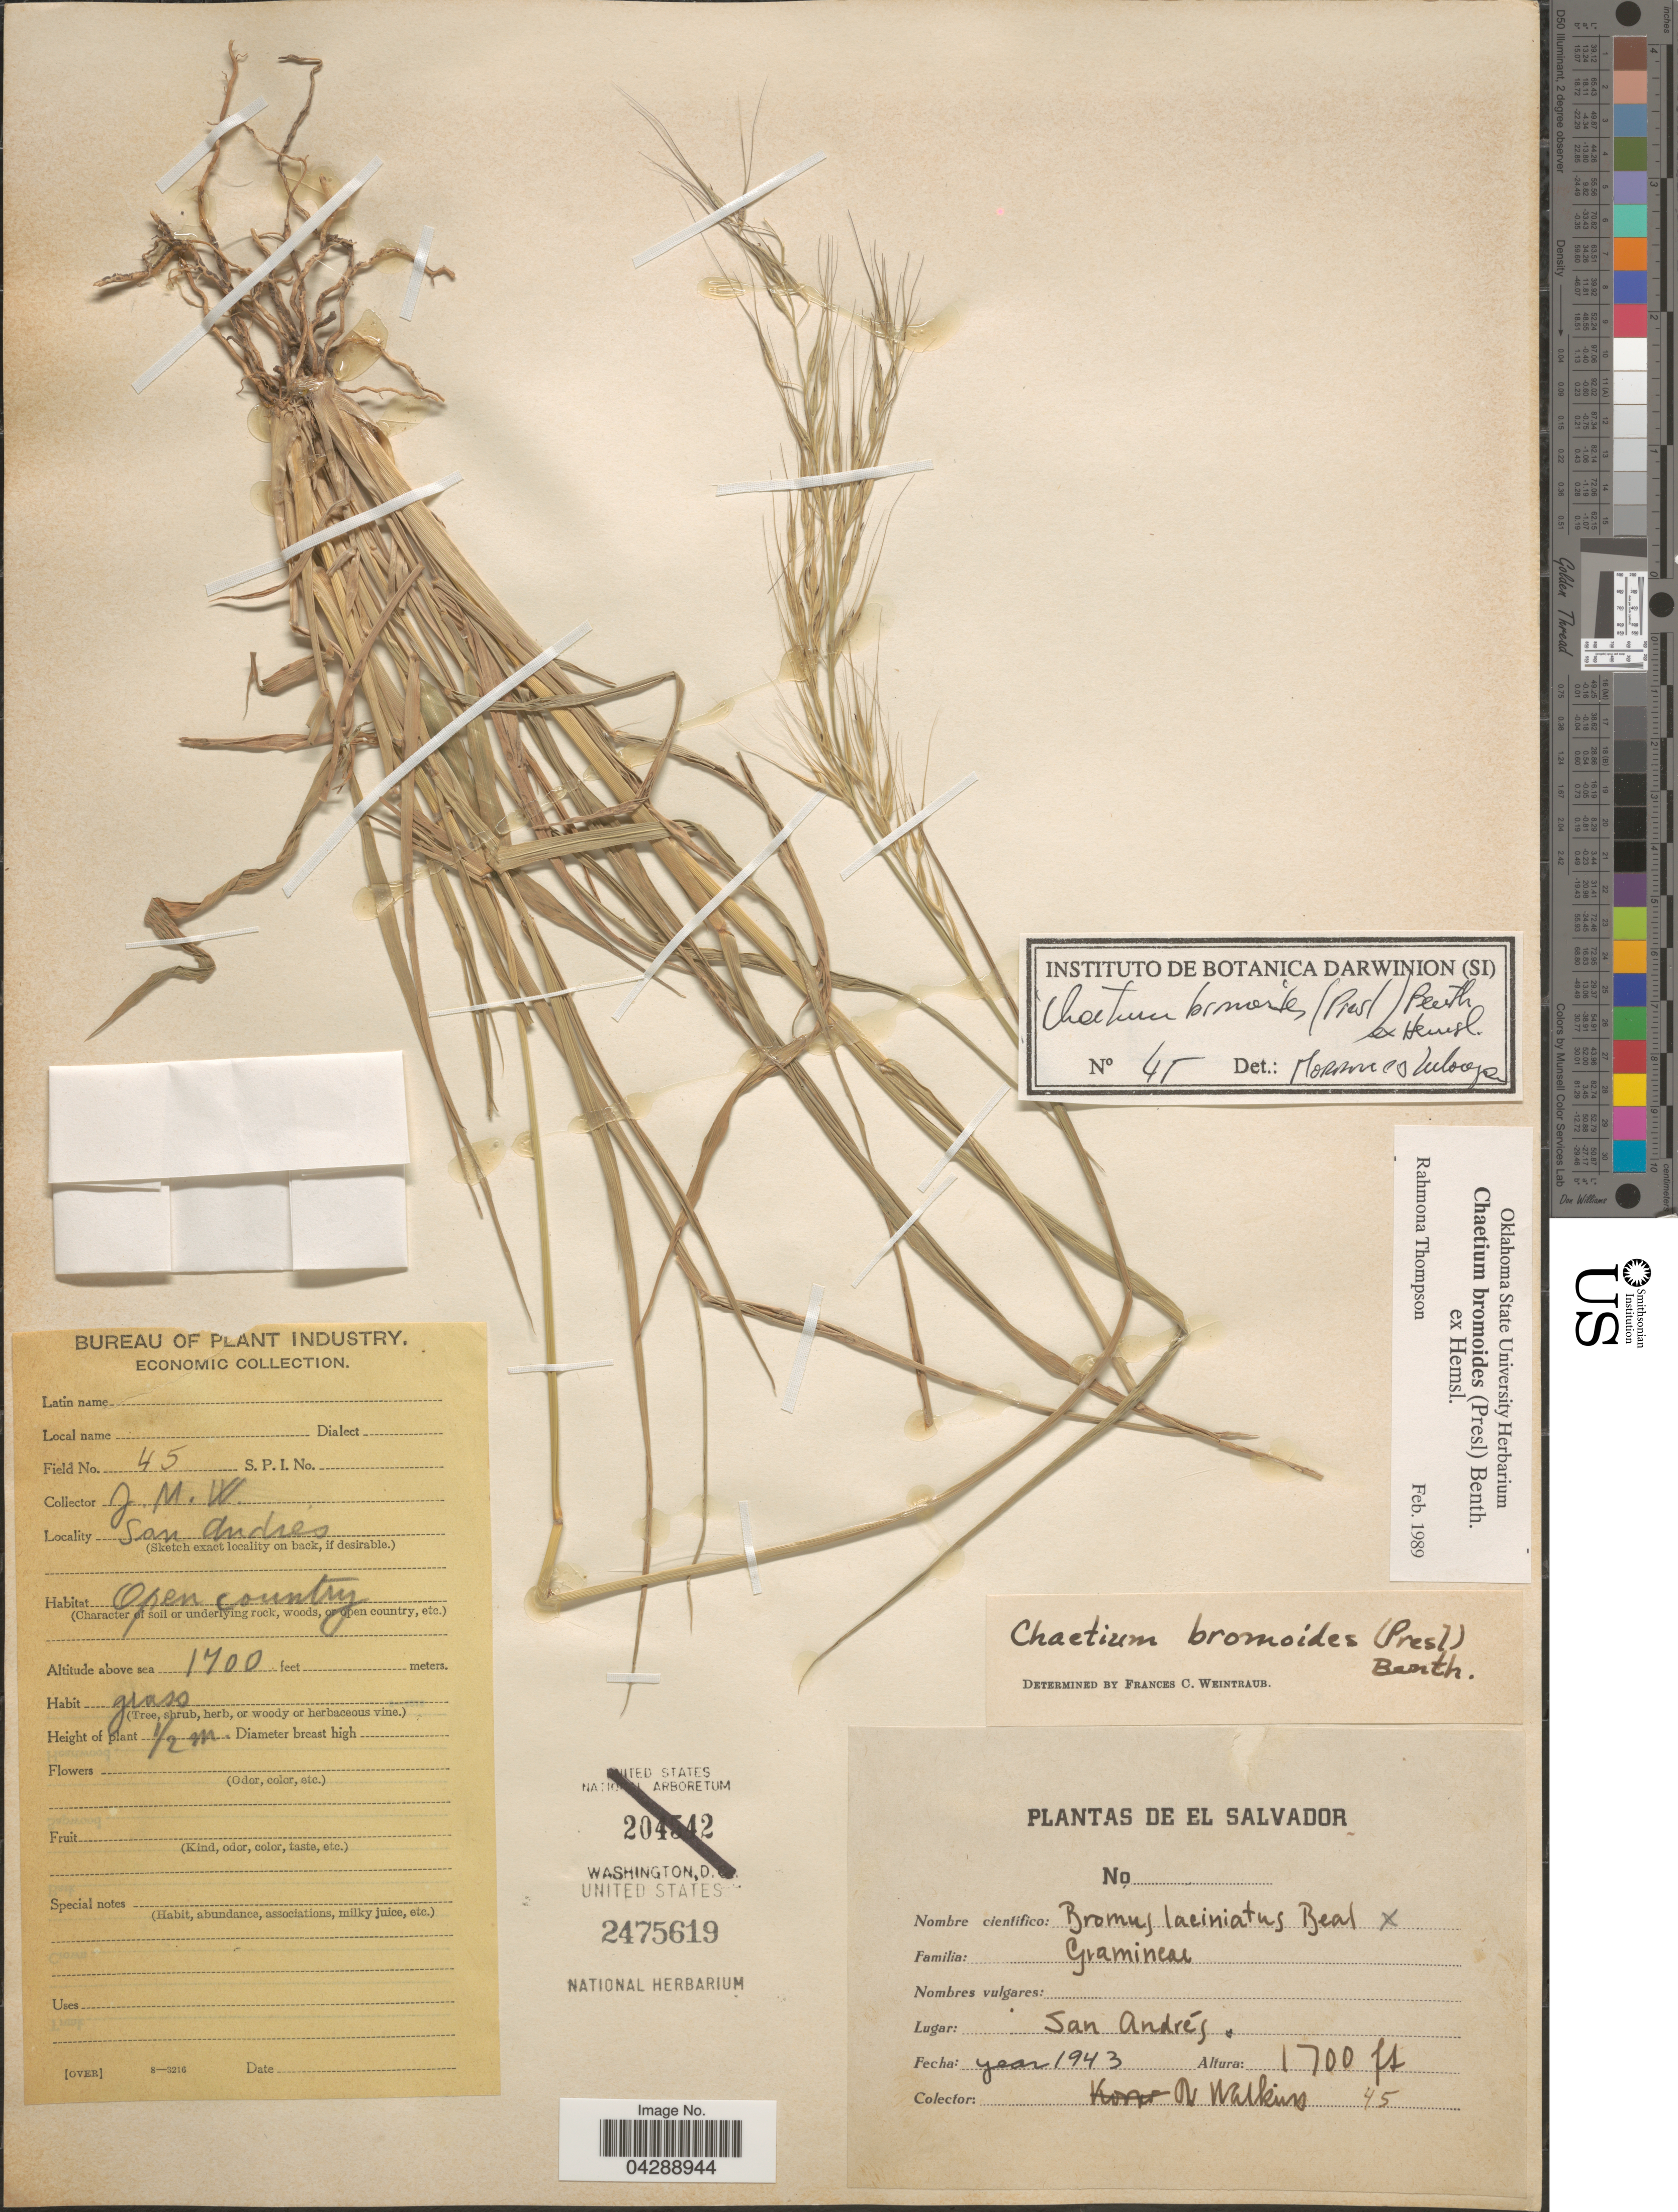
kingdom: Plantae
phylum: Tracheophyta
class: Liliopsida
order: Poales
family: Poaceae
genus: Chaetium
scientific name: Chaetium bromoides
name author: (J. Presl) Benth. ex Hemsl.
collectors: J. Watkins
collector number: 45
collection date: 1943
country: El Salvador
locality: San Andrés.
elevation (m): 518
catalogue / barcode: US 2475619